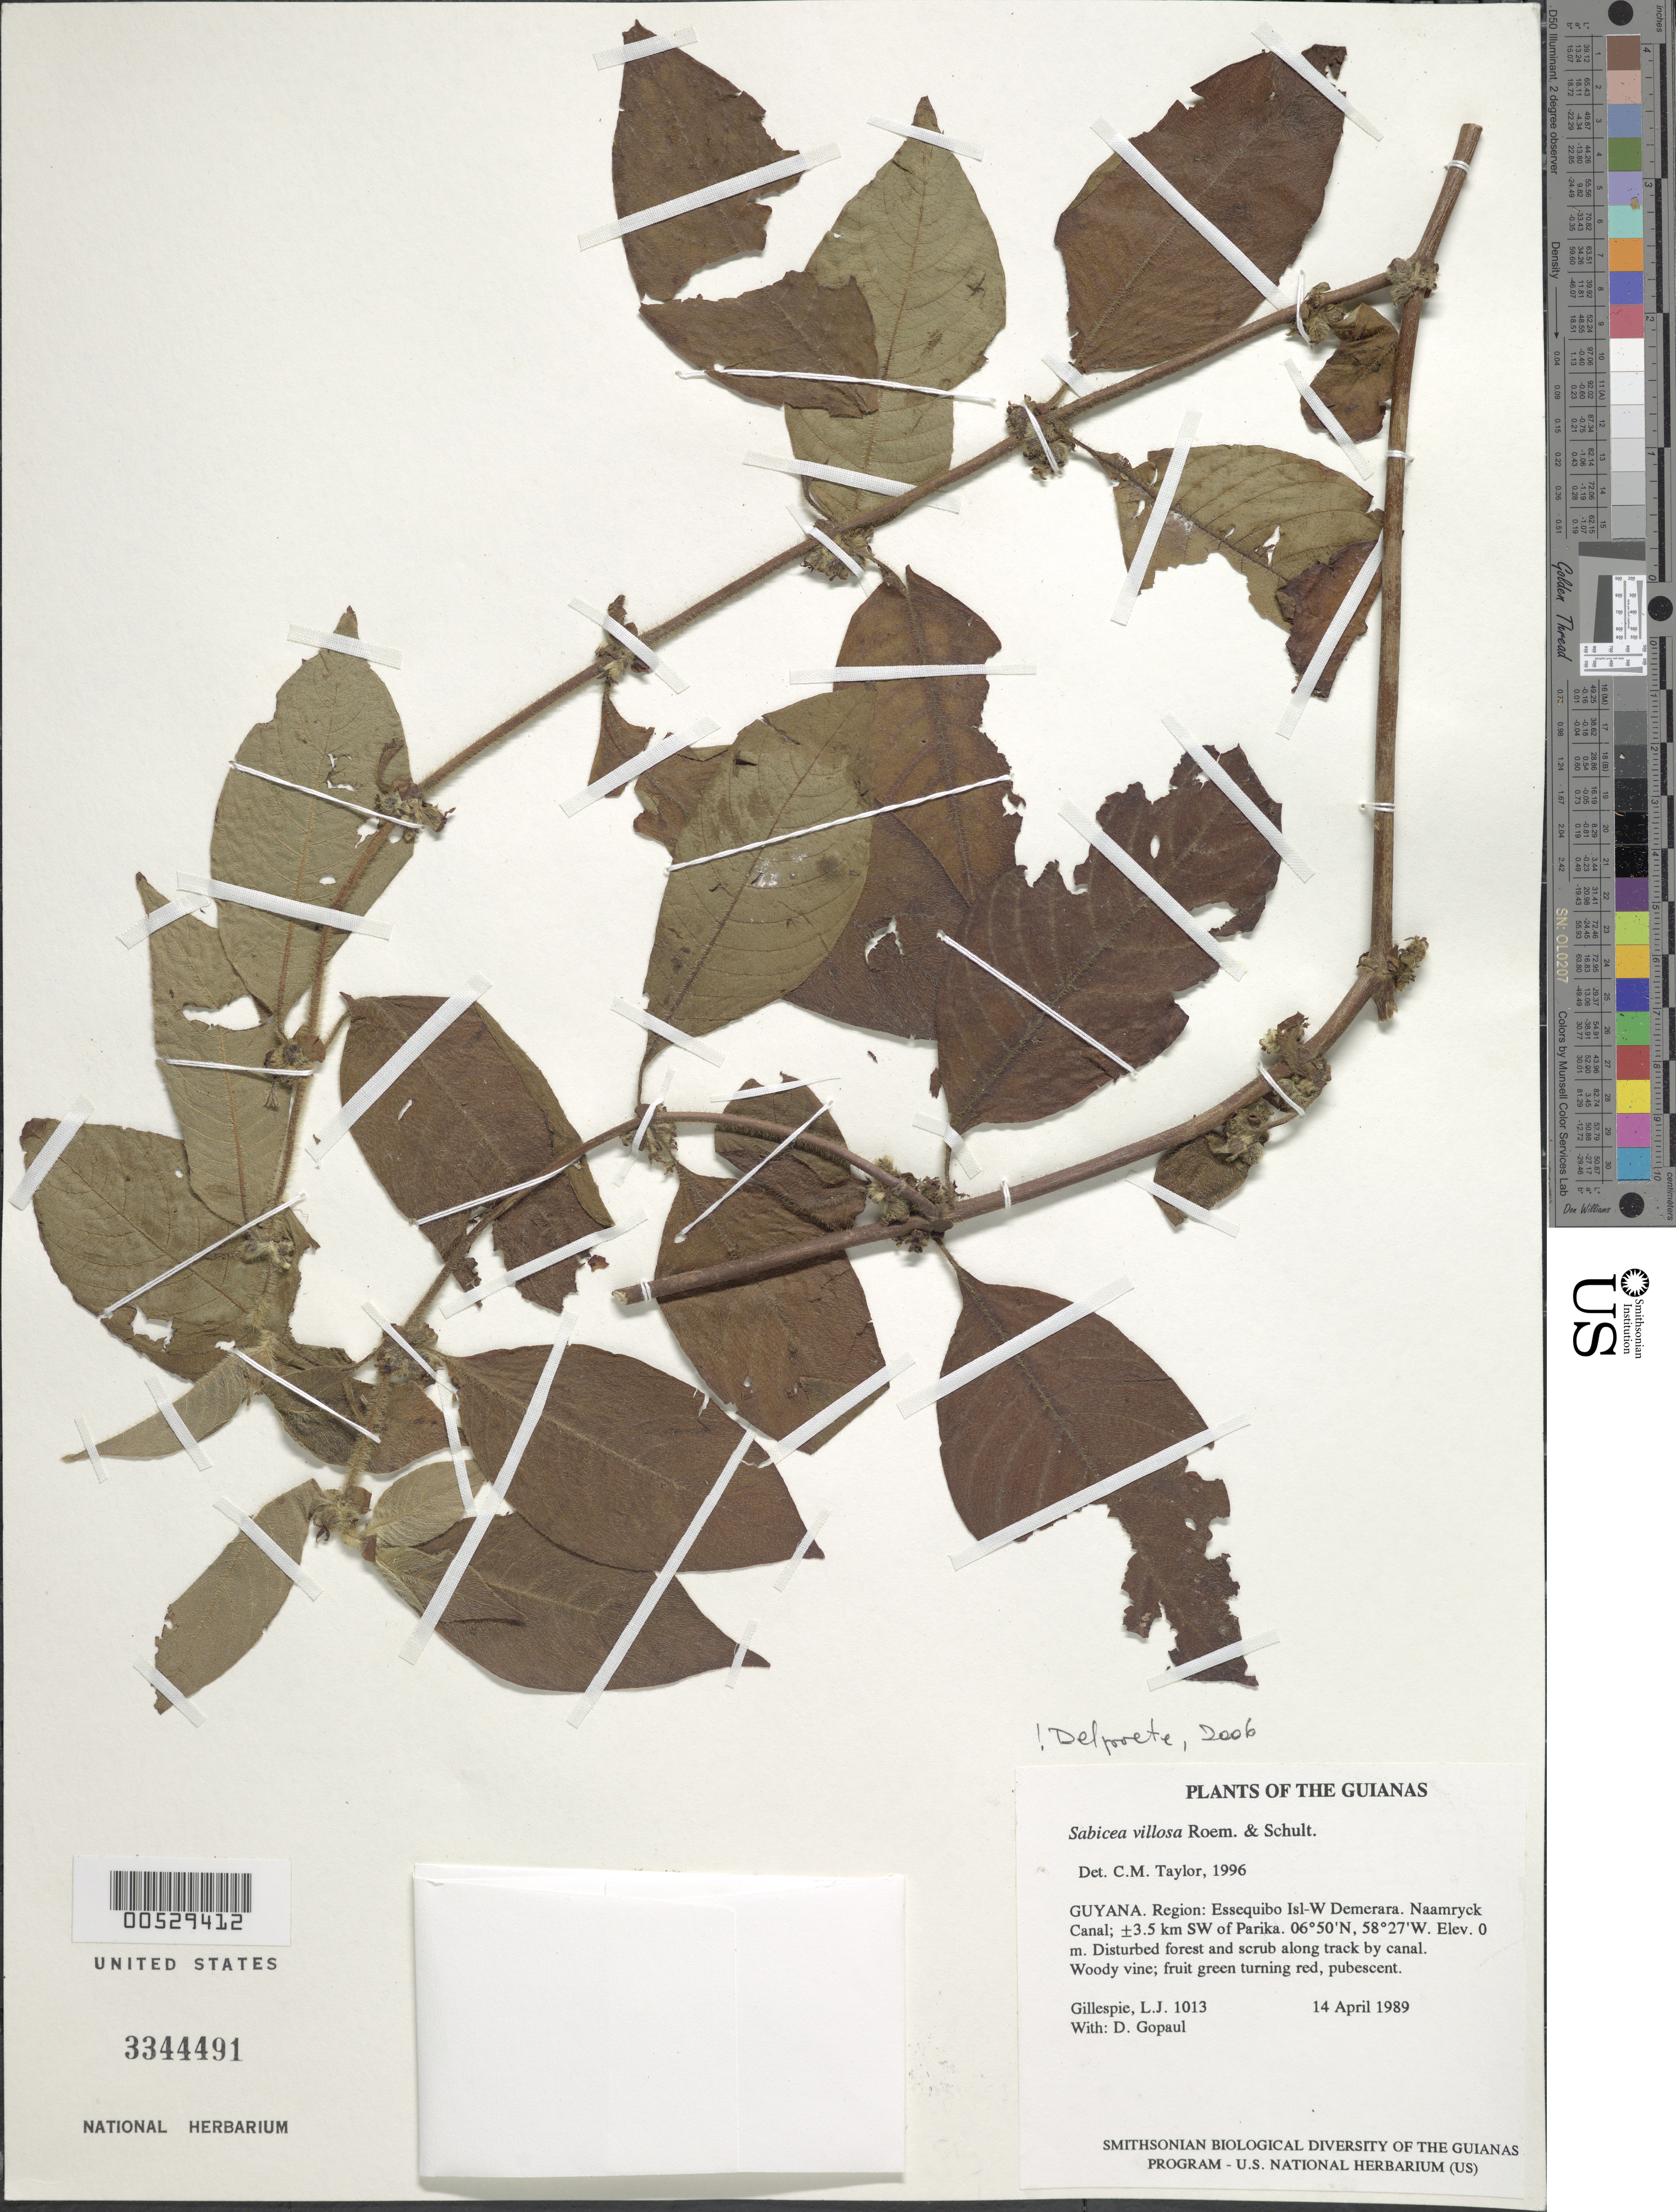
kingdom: Plantae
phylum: Tracheophyta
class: Magnoliopsida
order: Gentianales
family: Rubiaceae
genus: Sabicea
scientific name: Sabicea villosa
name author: Willd. ex Roem. & Schult.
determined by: Delprete, P. G., Herb. de Guyane Cay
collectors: L. J. Gillespie & D. Gopaul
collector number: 1013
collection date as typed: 14 April 1989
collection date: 1989-04-14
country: Guyana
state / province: Essequibo Isl-W. Demerara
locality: Naamryck Canal; ±3.5 km SW of Parika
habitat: Disturbed forest and scrub along track by canal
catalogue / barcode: US 3344491